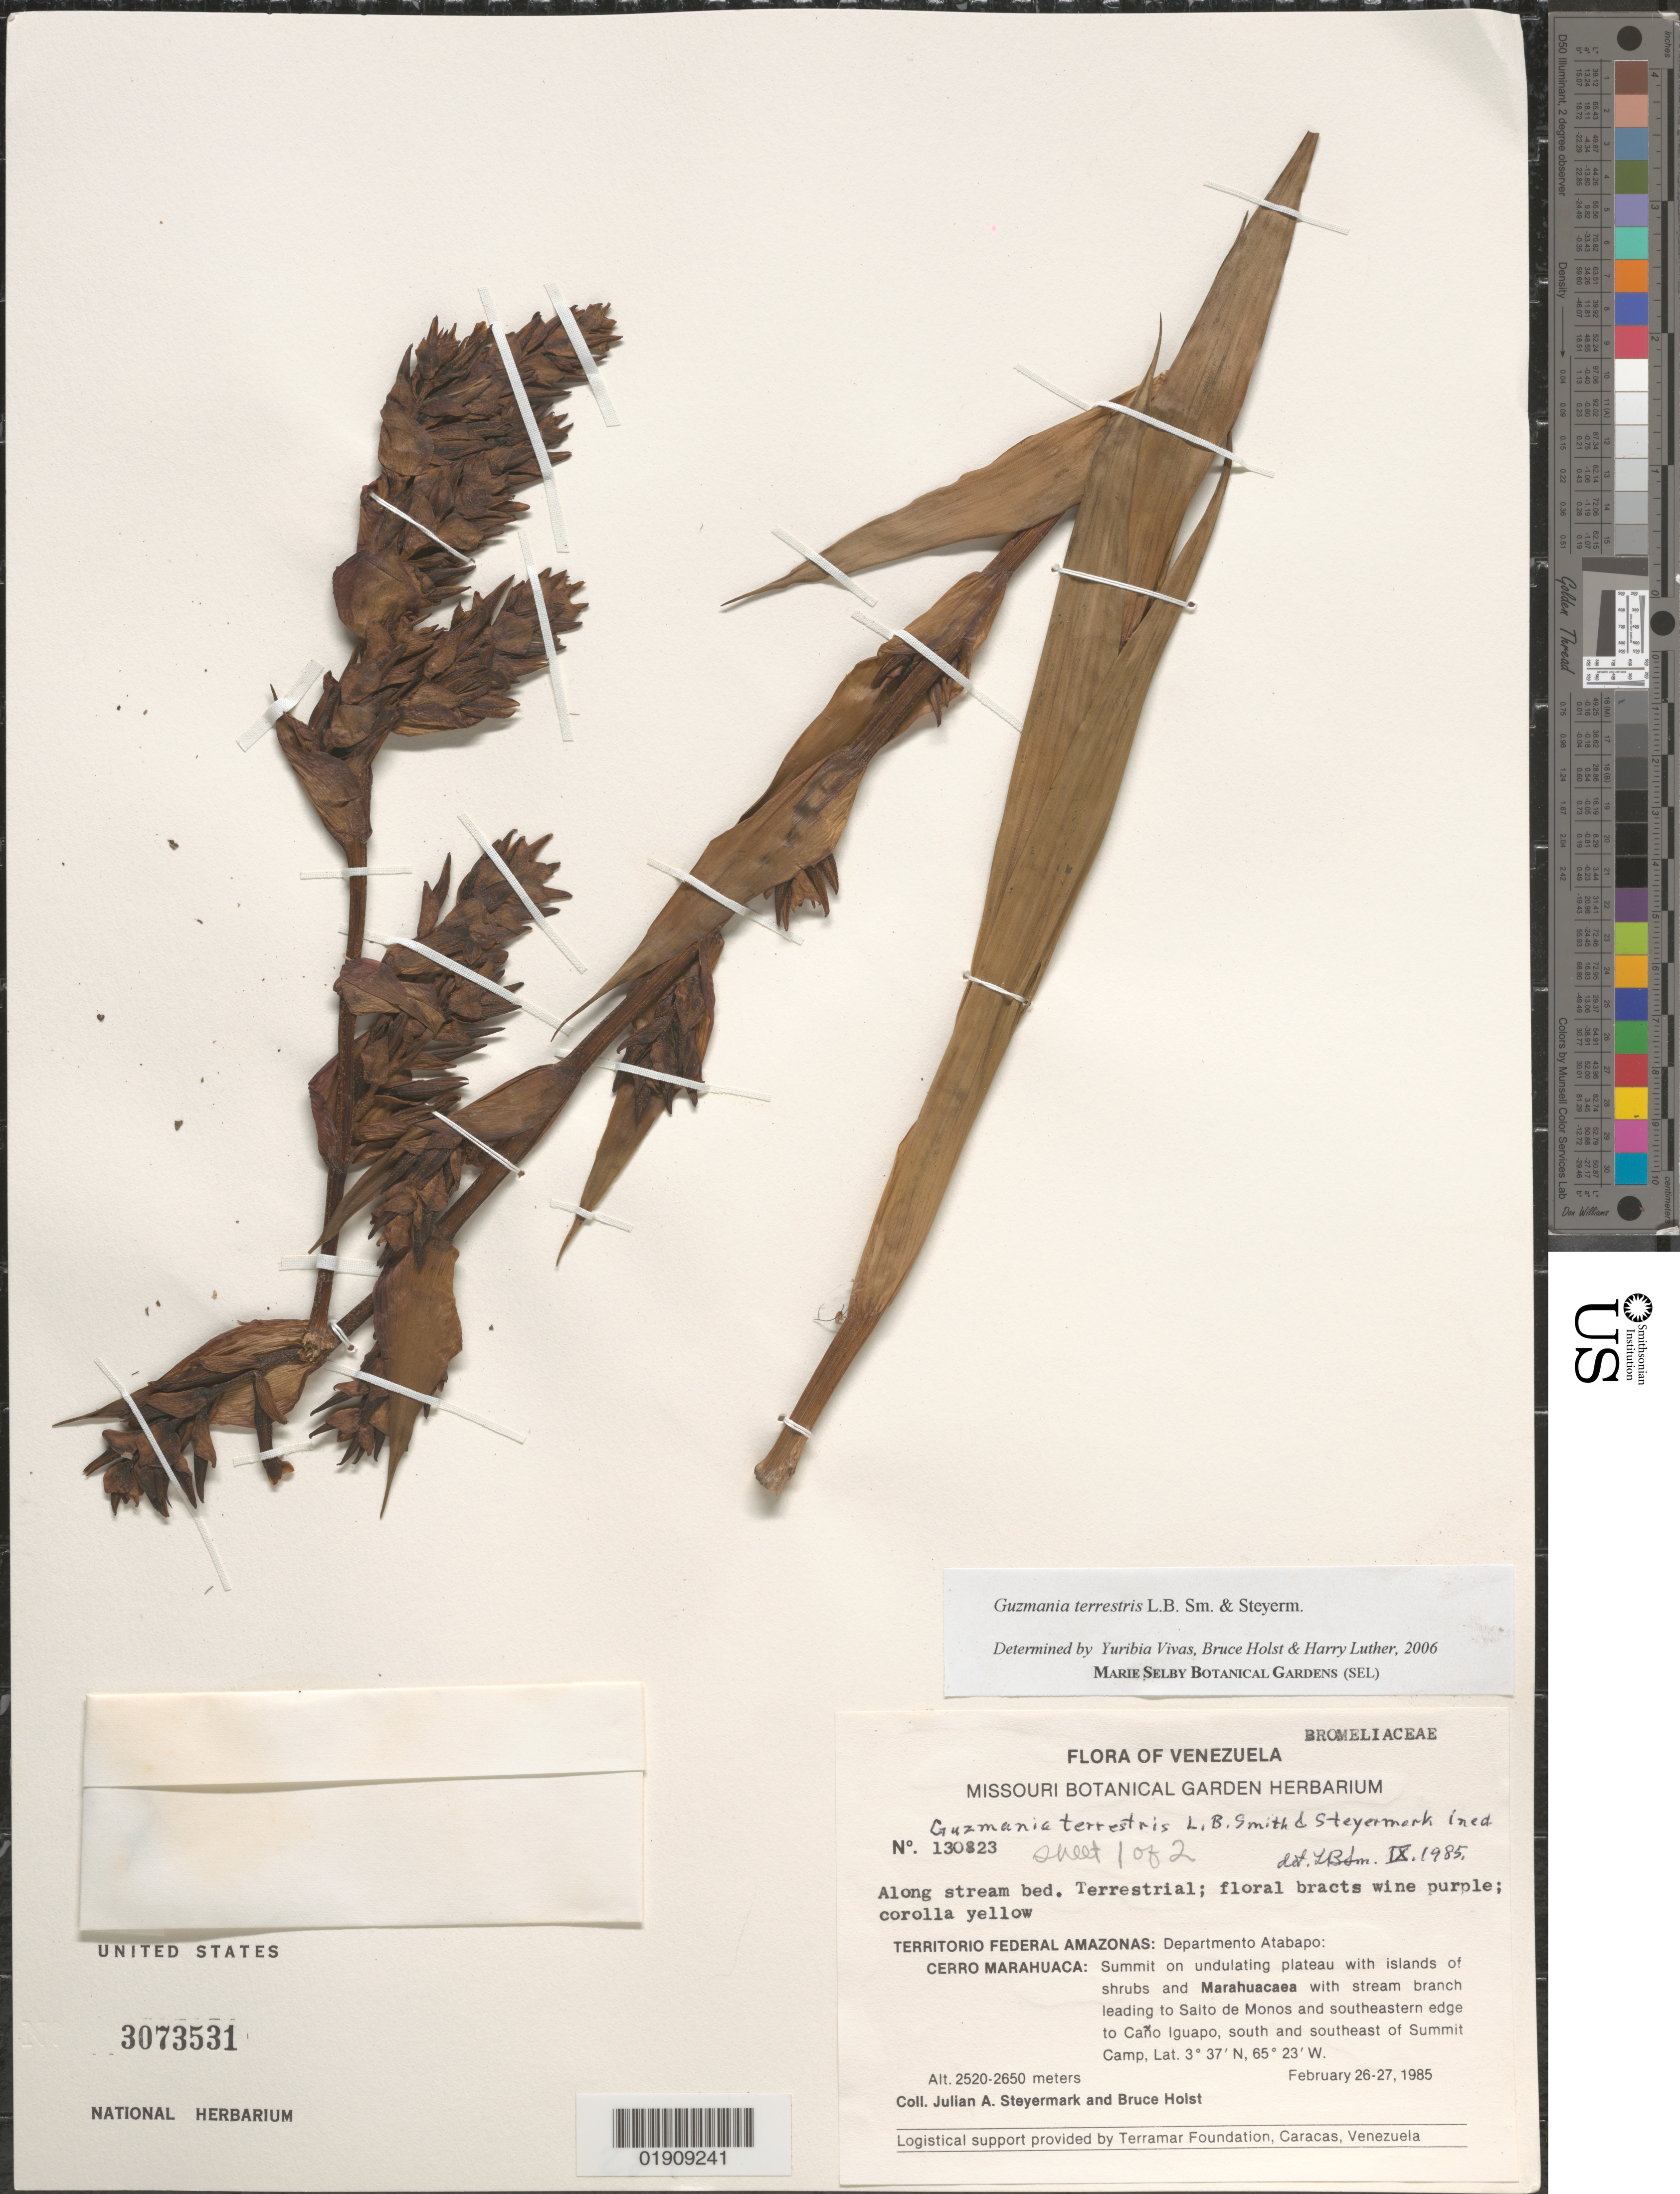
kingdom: Plantae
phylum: Tracheophyta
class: Liliopsida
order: Poales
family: Bromeliaceae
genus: Guzmania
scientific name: Guzmania terrestris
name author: L.B. Sm. & Steyerm.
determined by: Vivas, Yuribia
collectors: J. Steyermark & B. Holst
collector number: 130823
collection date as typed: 26-Feb-85 to 27-Feb-85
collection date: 1985-02-26/1985-02-27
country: Venezuela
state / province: Amazonas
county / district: Atabapo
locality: Cerro Marahuaca: stream branch leading to Salto de Monos and SE edge to Caño Iguapo, S and SE of Summit Camp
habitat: along stream bed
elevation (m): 2520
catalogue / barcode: US 3073531